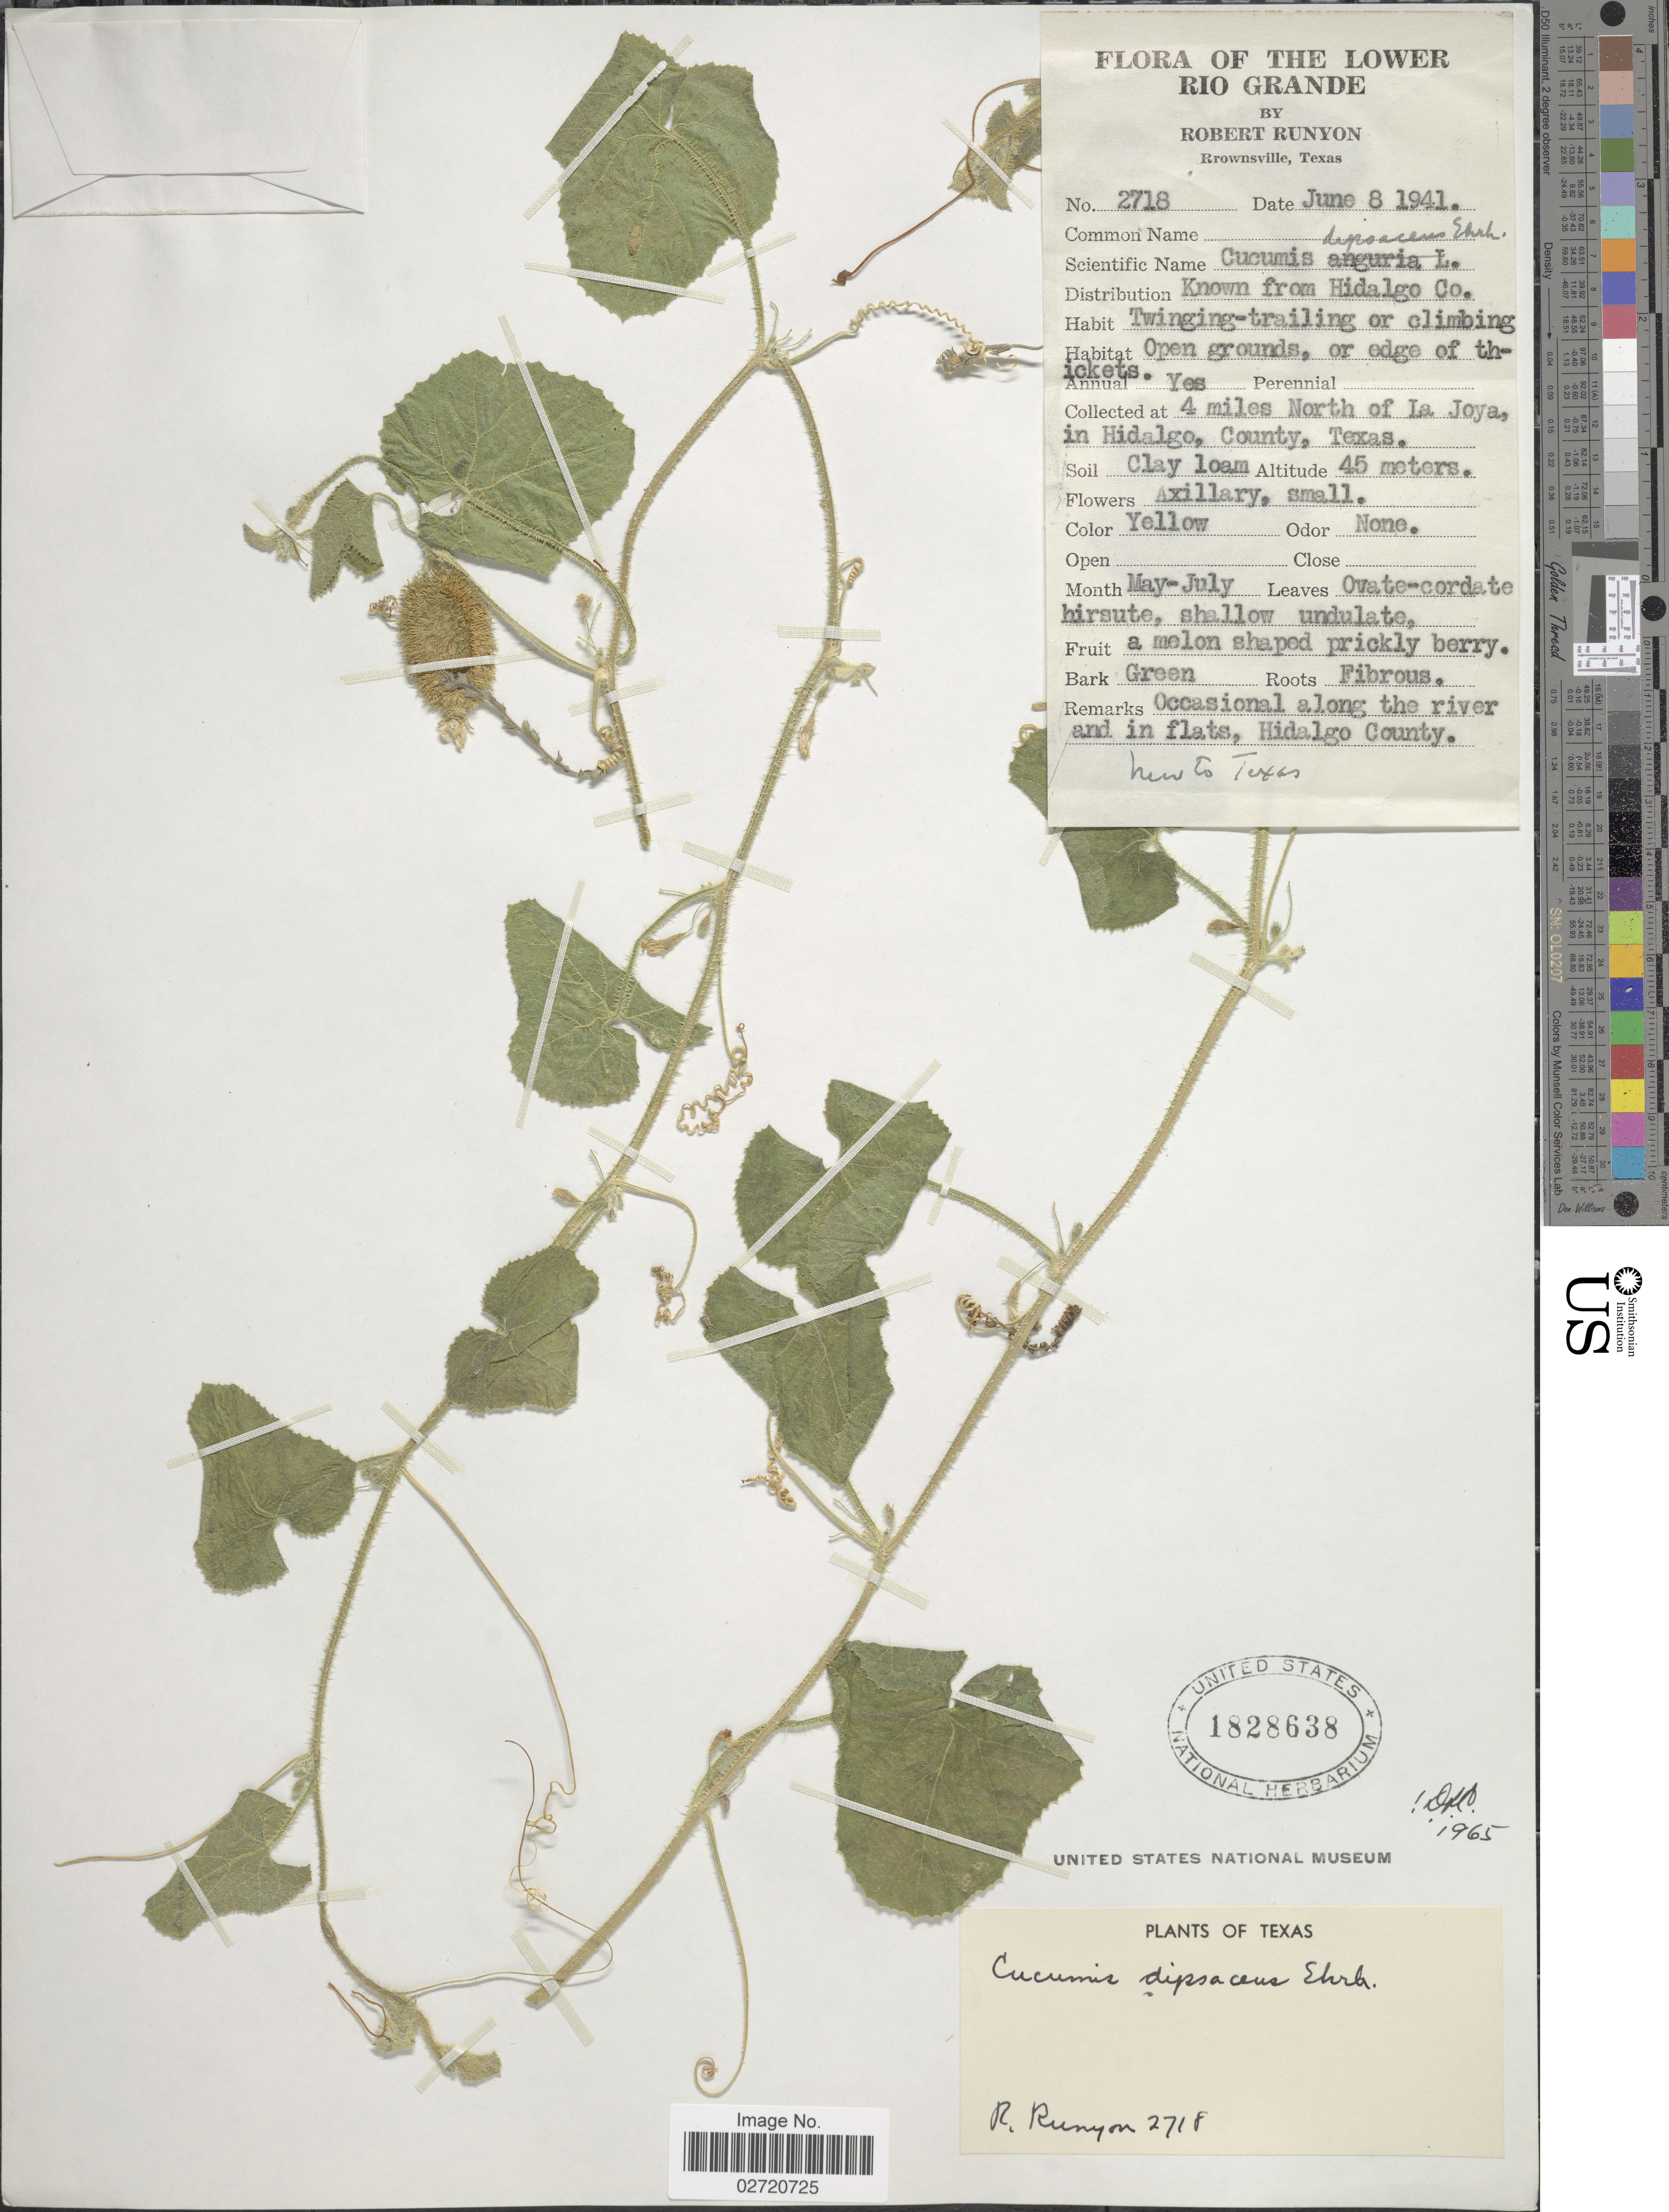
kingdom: Plantae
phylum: Tracheophyta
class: Magnoliopsida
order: Cucurbitales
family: Cucurbitaceae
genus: Cucumis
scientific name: Cucumis dipsaceus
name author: Ehrenb. ex Spach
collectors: R. Runyon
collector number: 2718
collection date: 1941-06-08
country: United States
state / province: Texas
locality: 4 miles North of La Joya, in Hidalgo County, the Lower Rio Grande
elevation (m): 45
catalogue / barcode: US 1828638